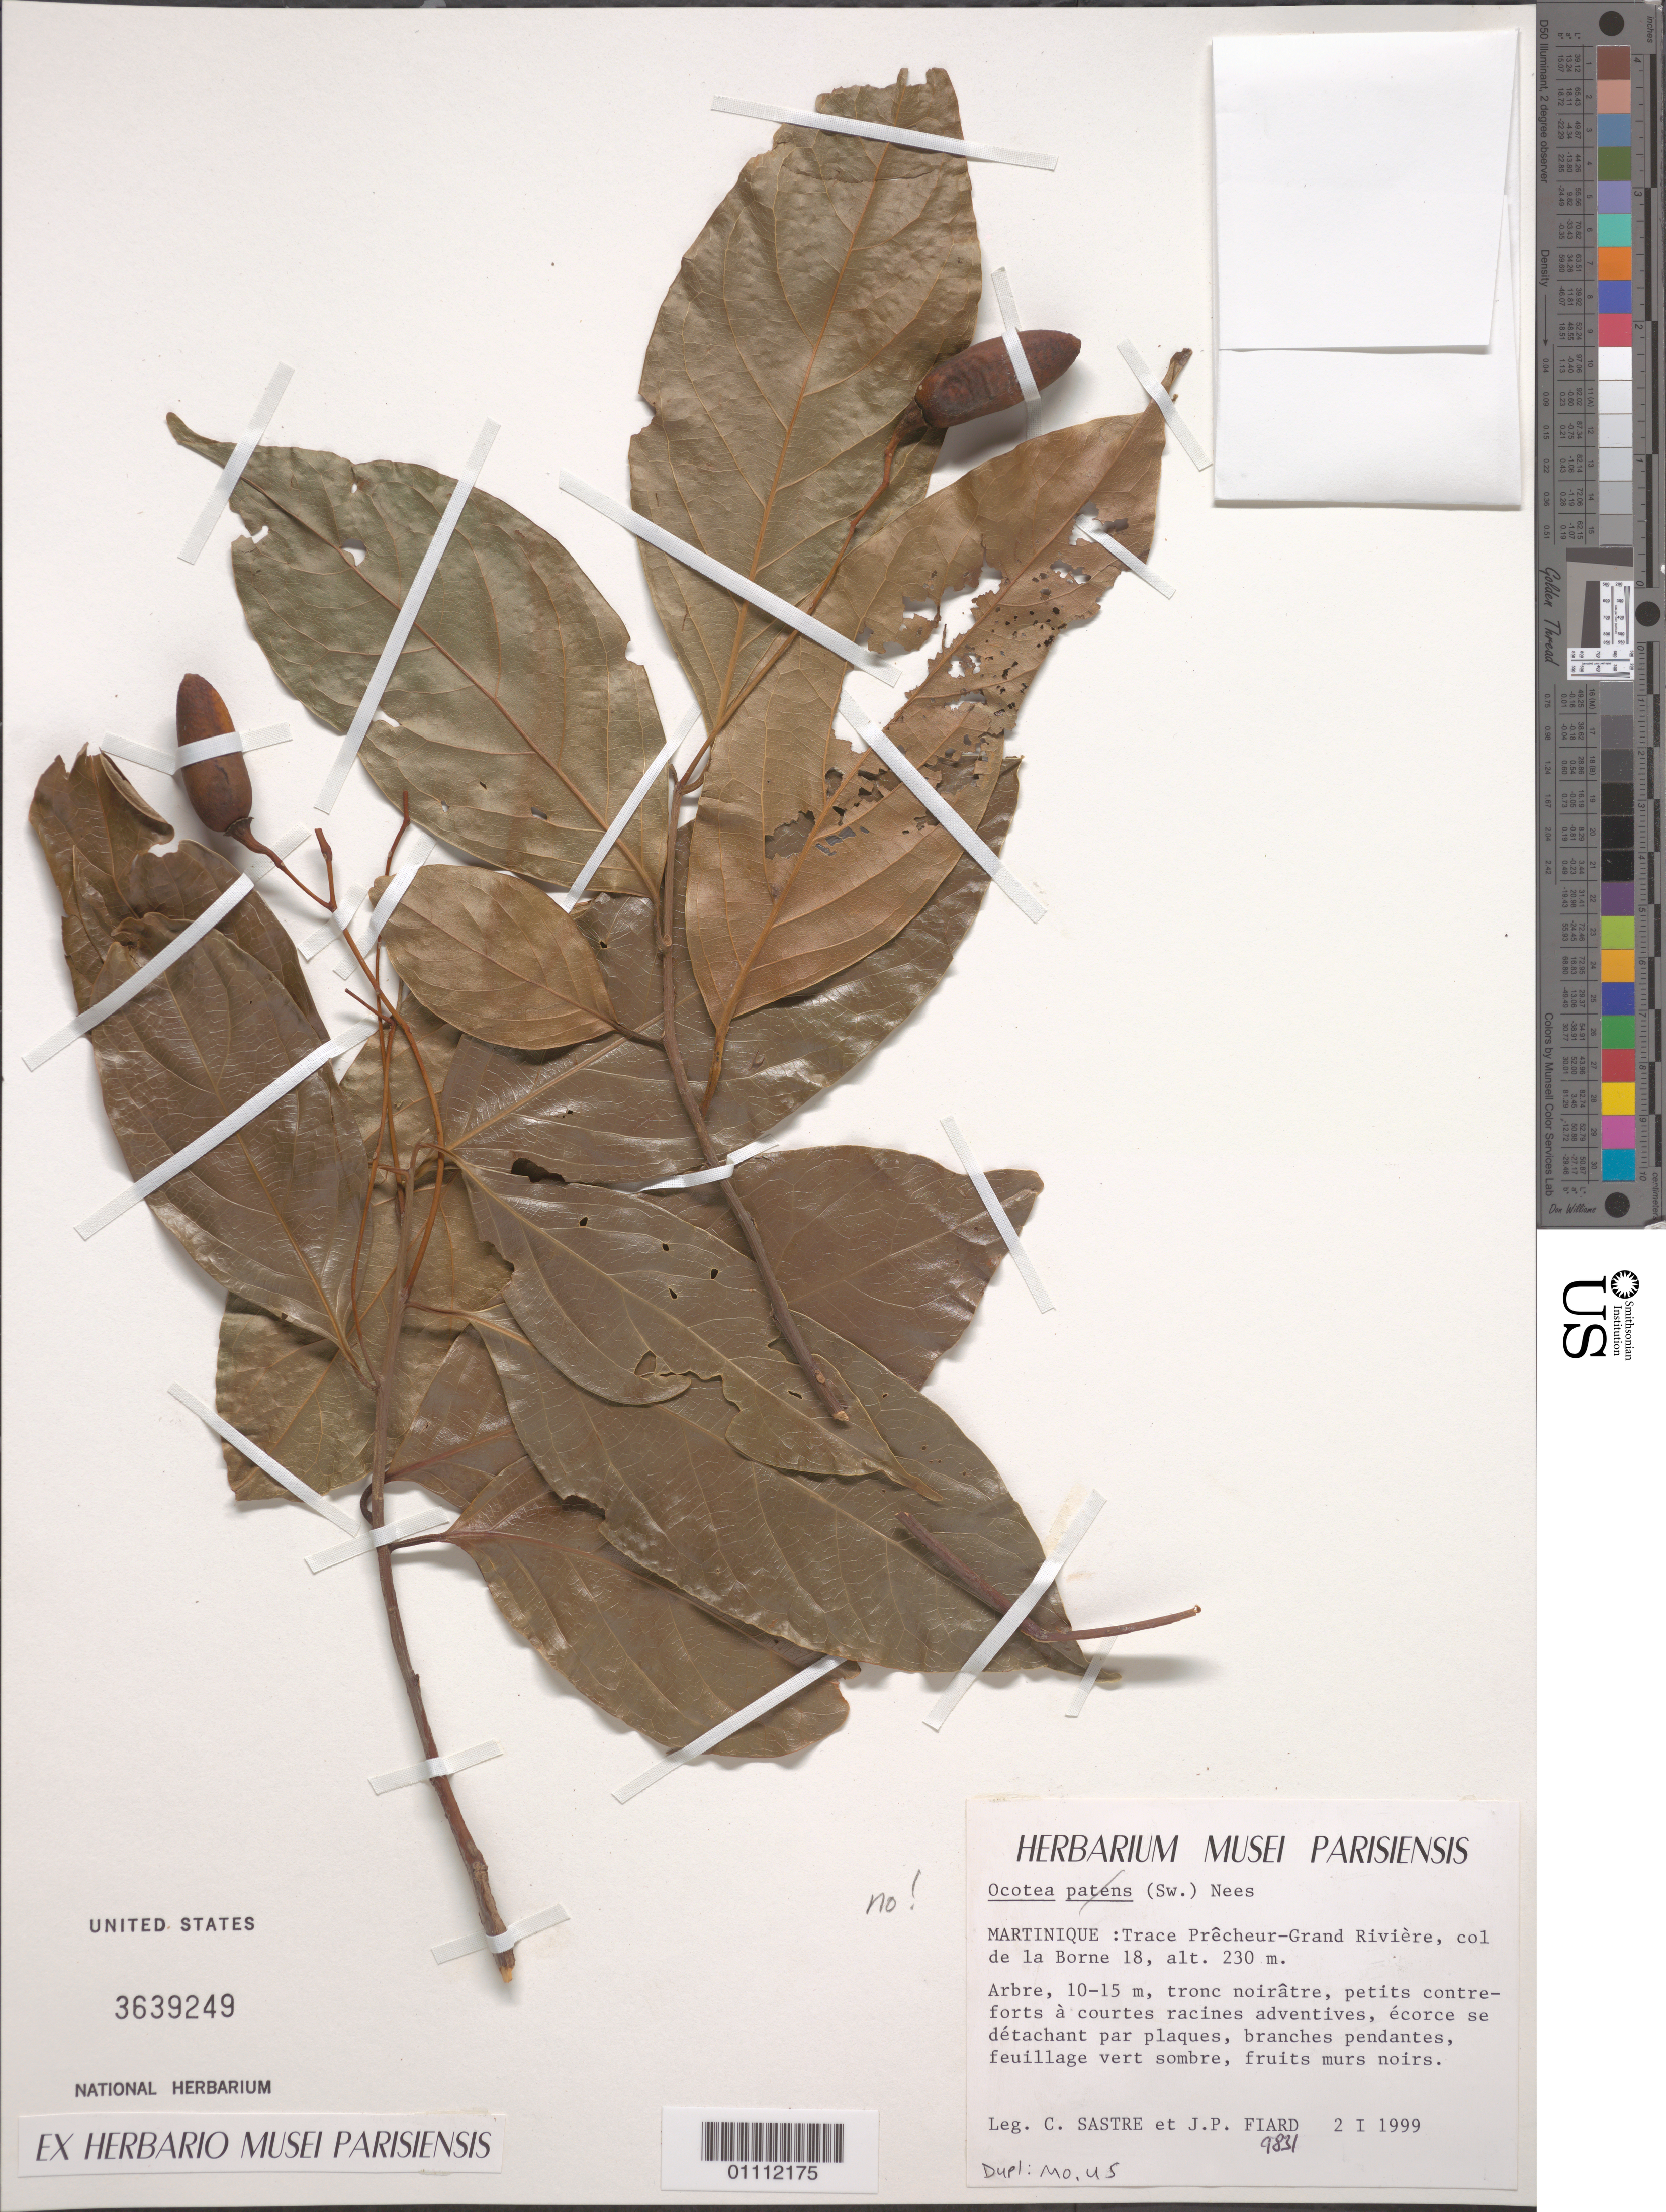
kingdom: Plantae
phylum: Tracheophyta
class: Magnoliopsida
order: Laurales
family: Lauraceae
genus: Nectandra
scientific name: Nectandra patens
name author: (Sw.) Griseb.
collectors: C. H. L. Sastre & J.-P. Fiard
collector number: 9831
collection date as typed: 02 Jan 1999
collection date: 1999-01-02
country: Martinique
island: Martinique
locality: Trace Prêcheur-Grand Rivière, col de la Borne 18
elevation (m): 230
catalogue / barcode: US 3639249